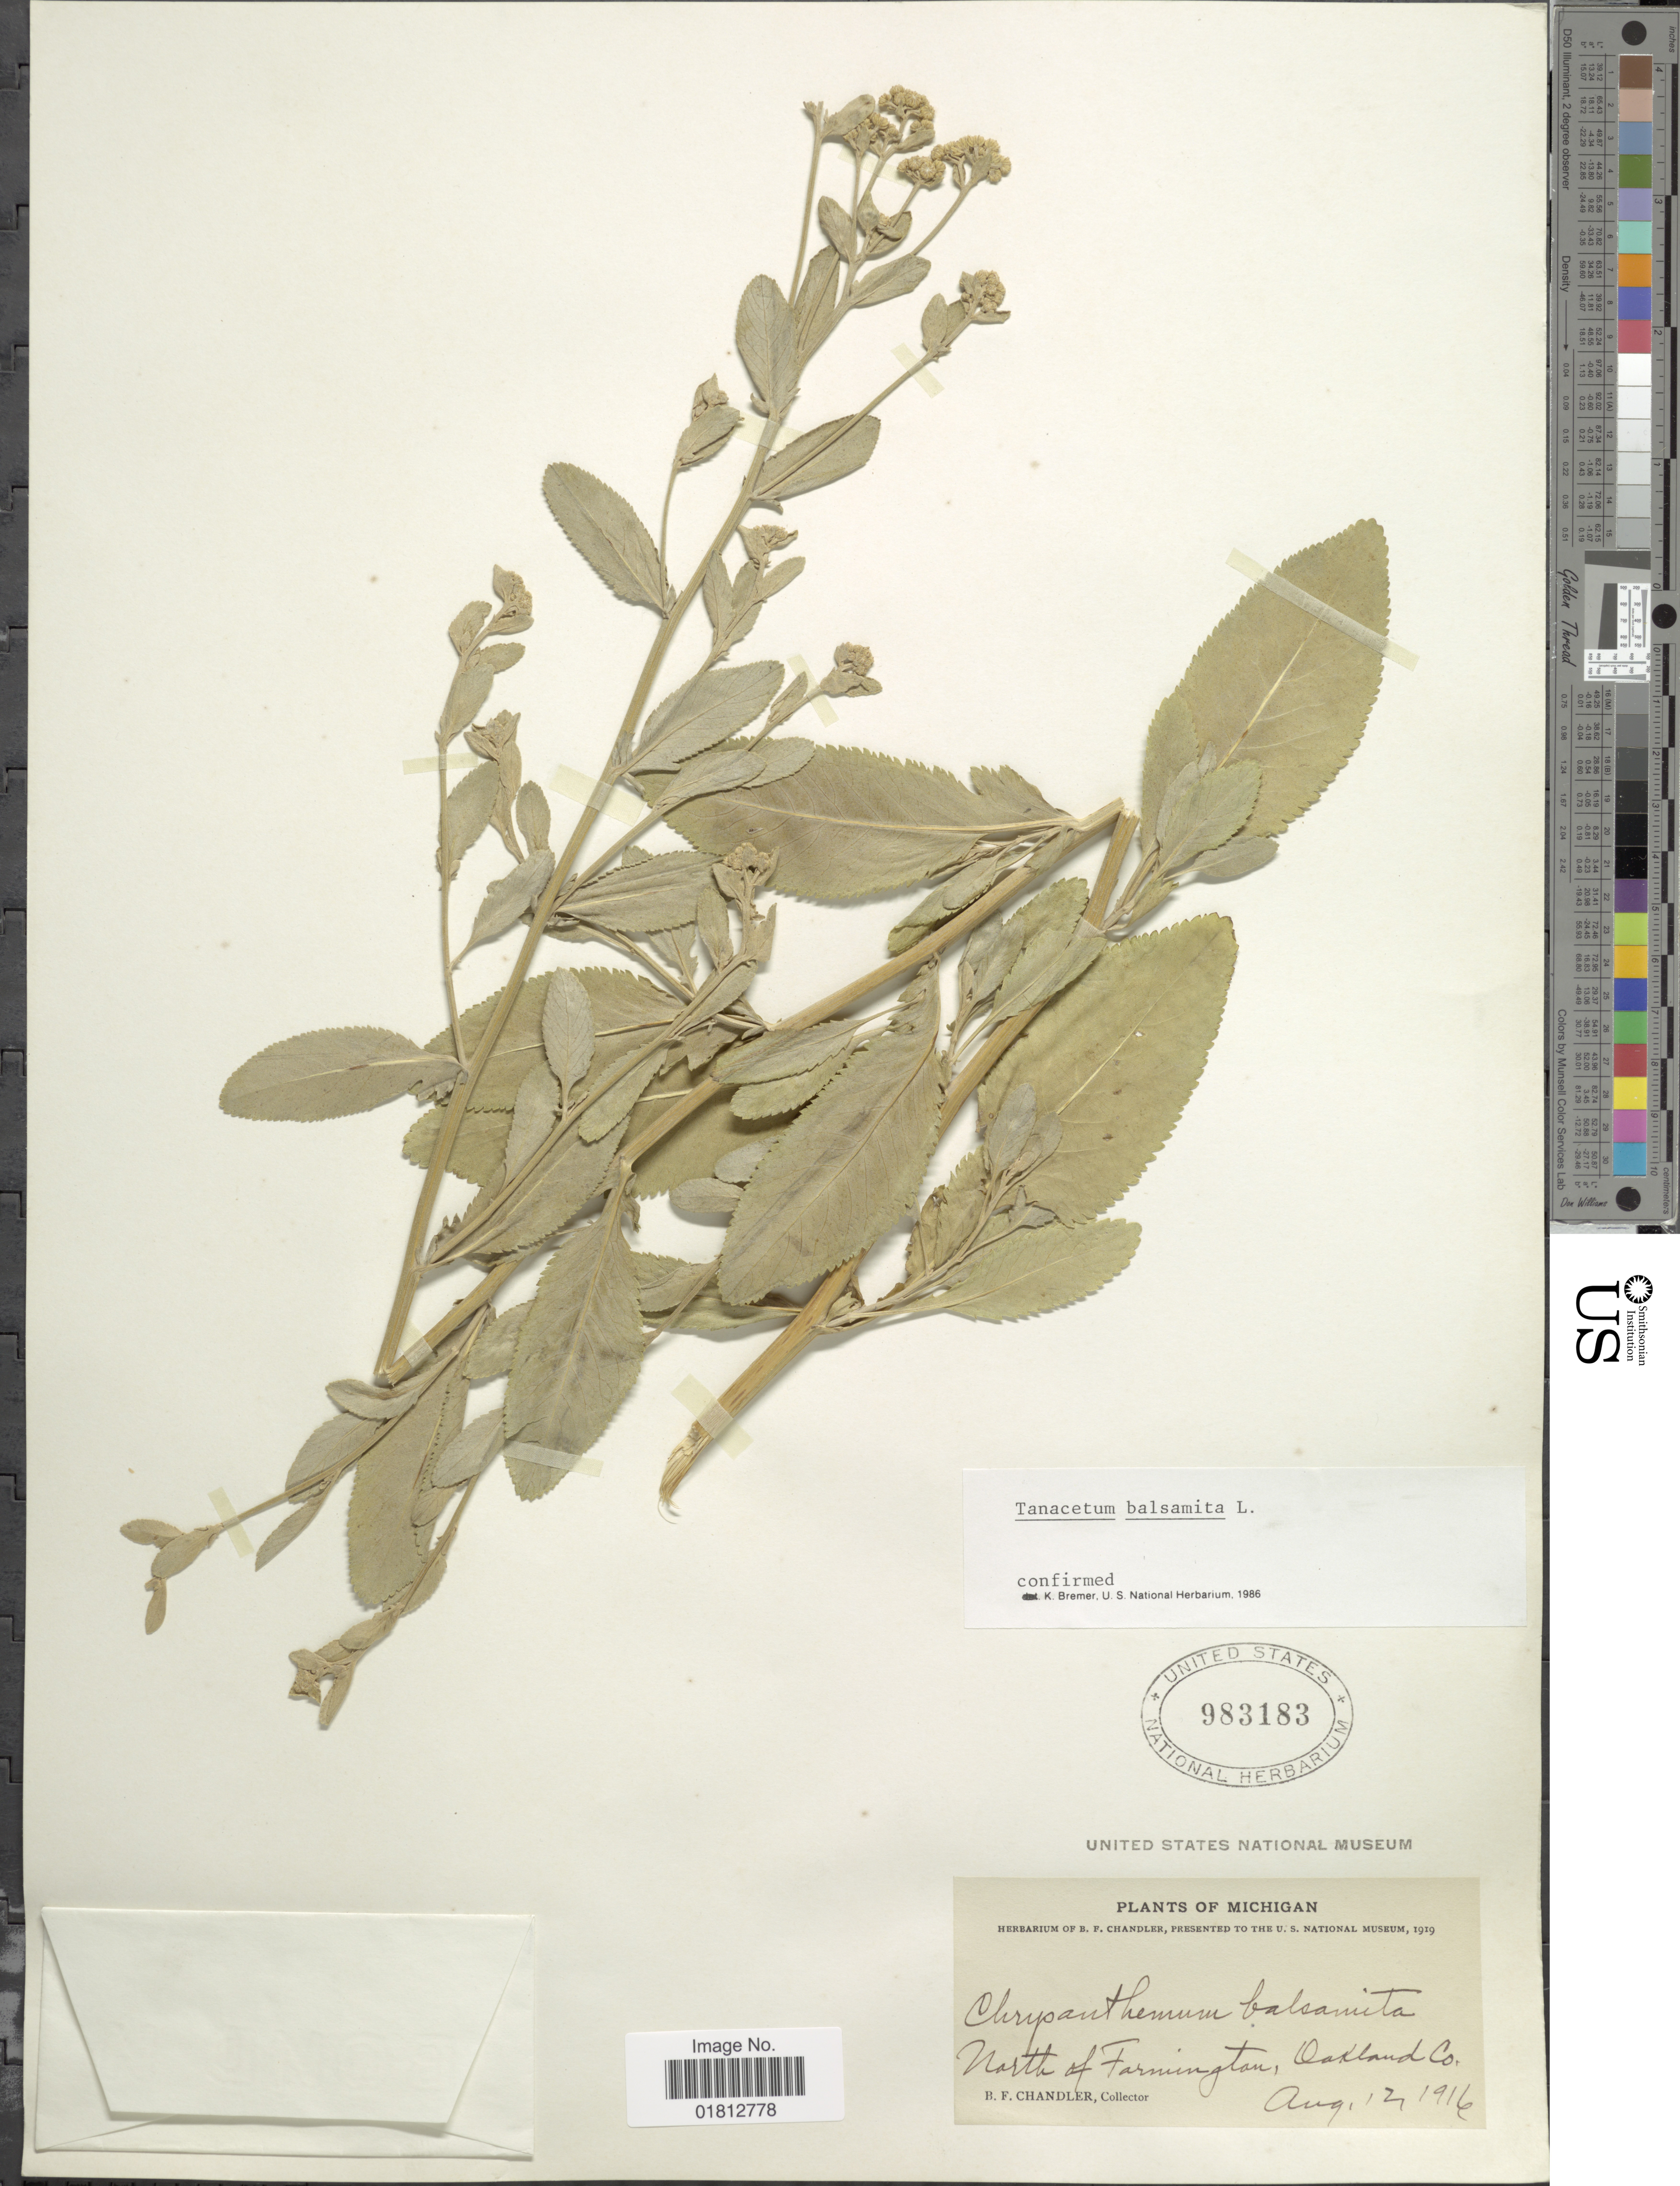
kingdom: Plantae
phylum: Tracheophyta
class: Magnoliopsida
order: Asterales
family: Asteraceae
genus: Tanacetum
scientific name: Tanacetum balsamita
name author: L.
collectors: B. F. Chandler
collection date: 1916-08-12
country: United States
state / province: Michigan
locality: North of Farmington, Oakland Co.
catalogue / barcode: US 983183